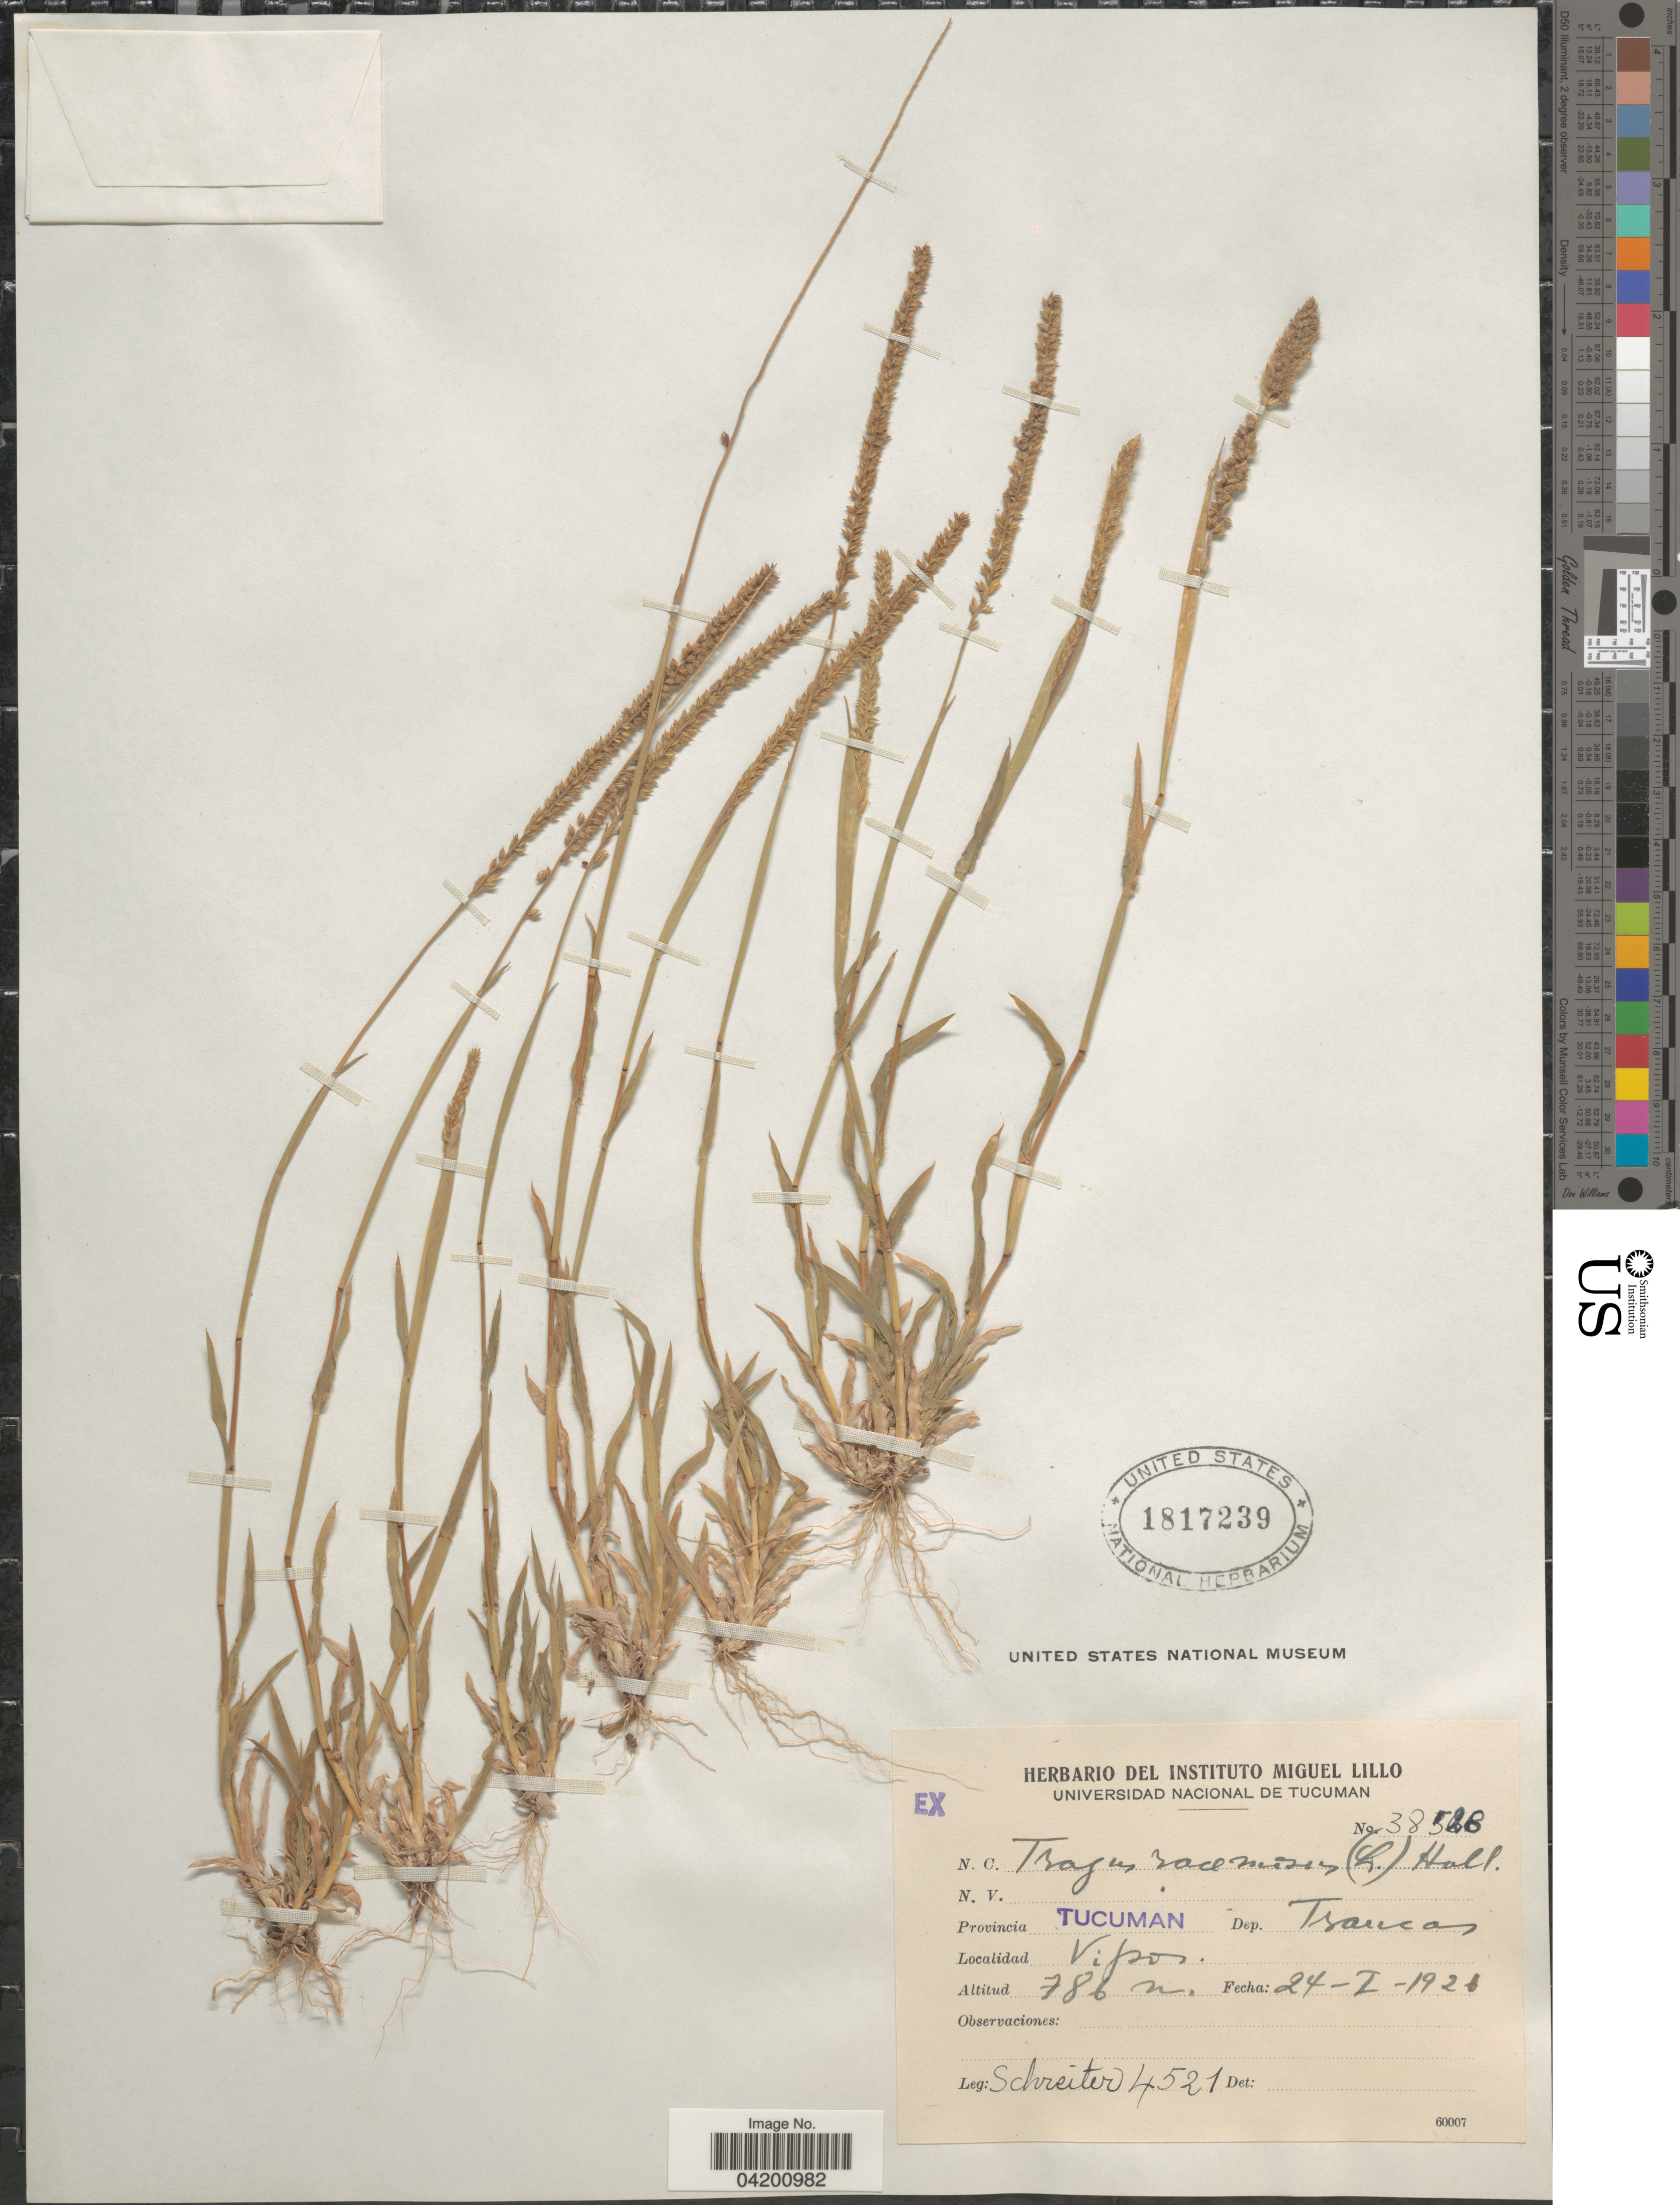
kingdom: Plantae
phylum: Tracheophyta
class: Liliopsida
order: Poales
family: Poaceae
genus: Tragus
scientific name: Tragus berteronianus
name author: Schult.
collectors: -. Schreiter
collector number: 4521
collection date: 1921-01-24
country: Argentina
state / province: Tucuman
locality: Dep. Trancas. Vissos.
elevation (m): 786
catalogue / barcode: US 1817239